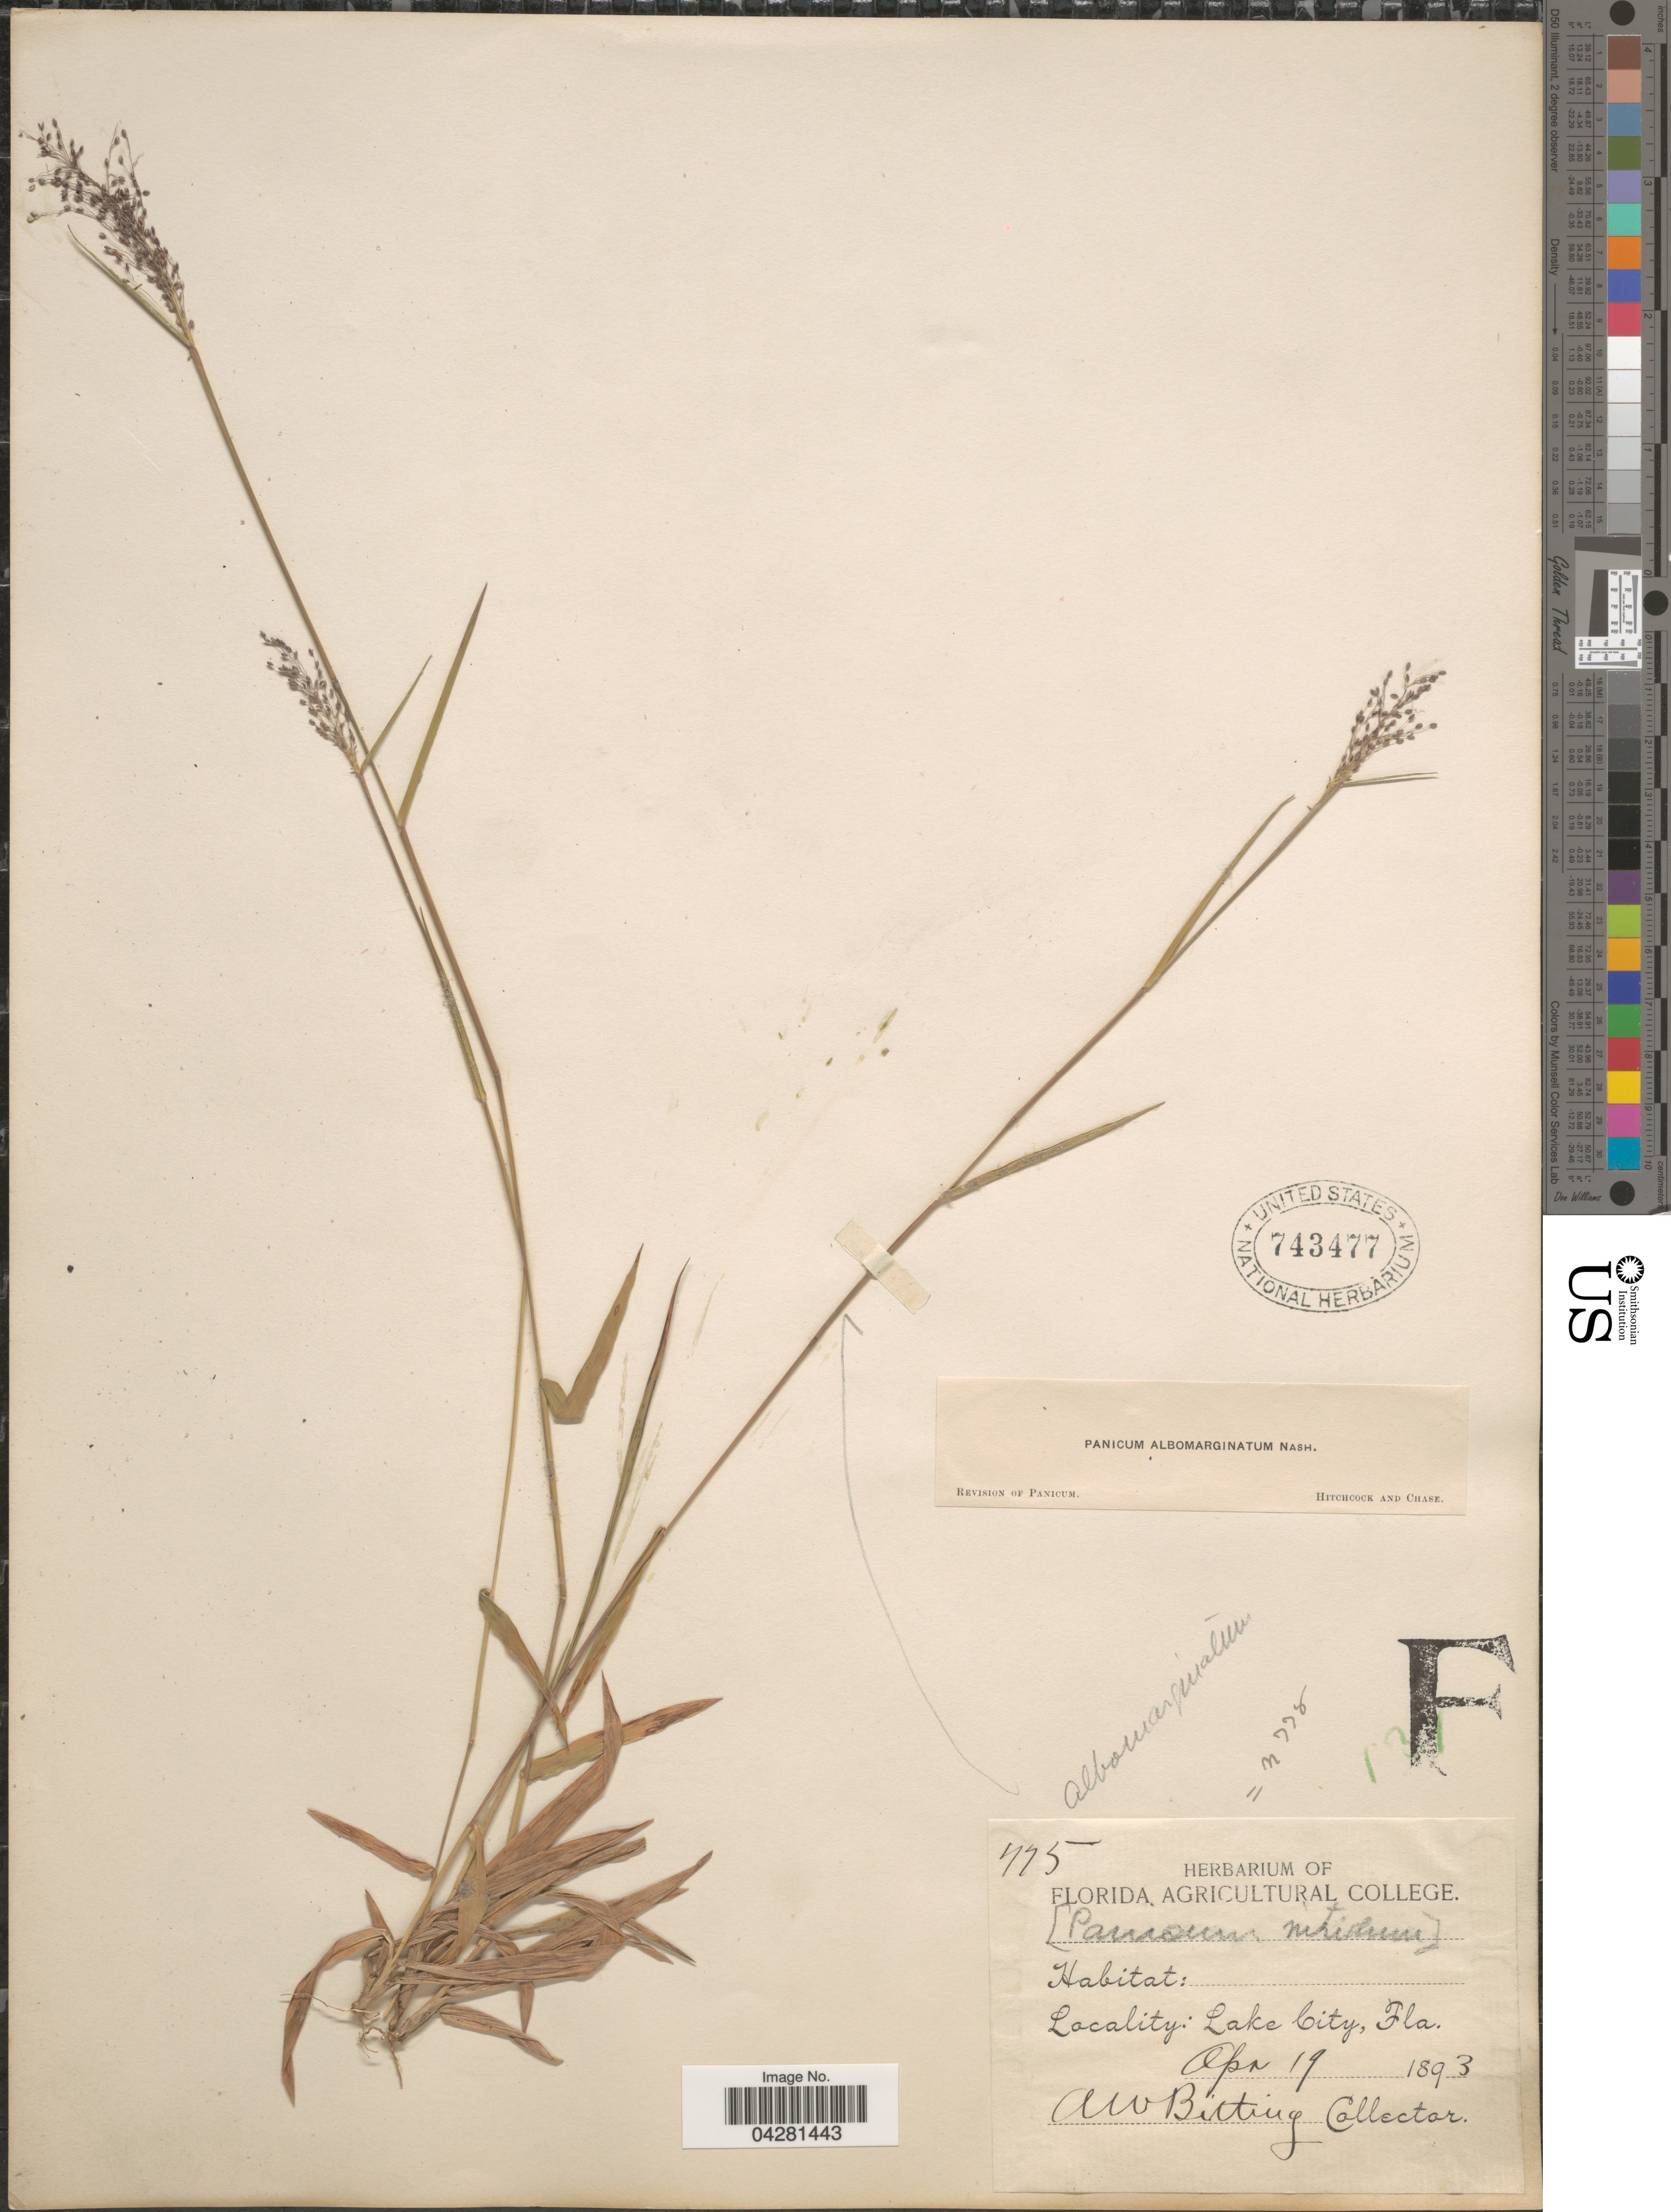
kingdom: Plantae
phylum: Tracheophyta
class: Liliopsida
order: Poales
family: Poaceae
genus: Dichanthelium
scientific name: Dichanthelium dichotomum var. unciphyllum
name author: (Trin.) Davidse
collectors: A. Bitting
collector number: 475*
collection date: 1893-04-19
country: United States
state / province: Florida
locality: Lake City.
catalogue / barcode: US 743477